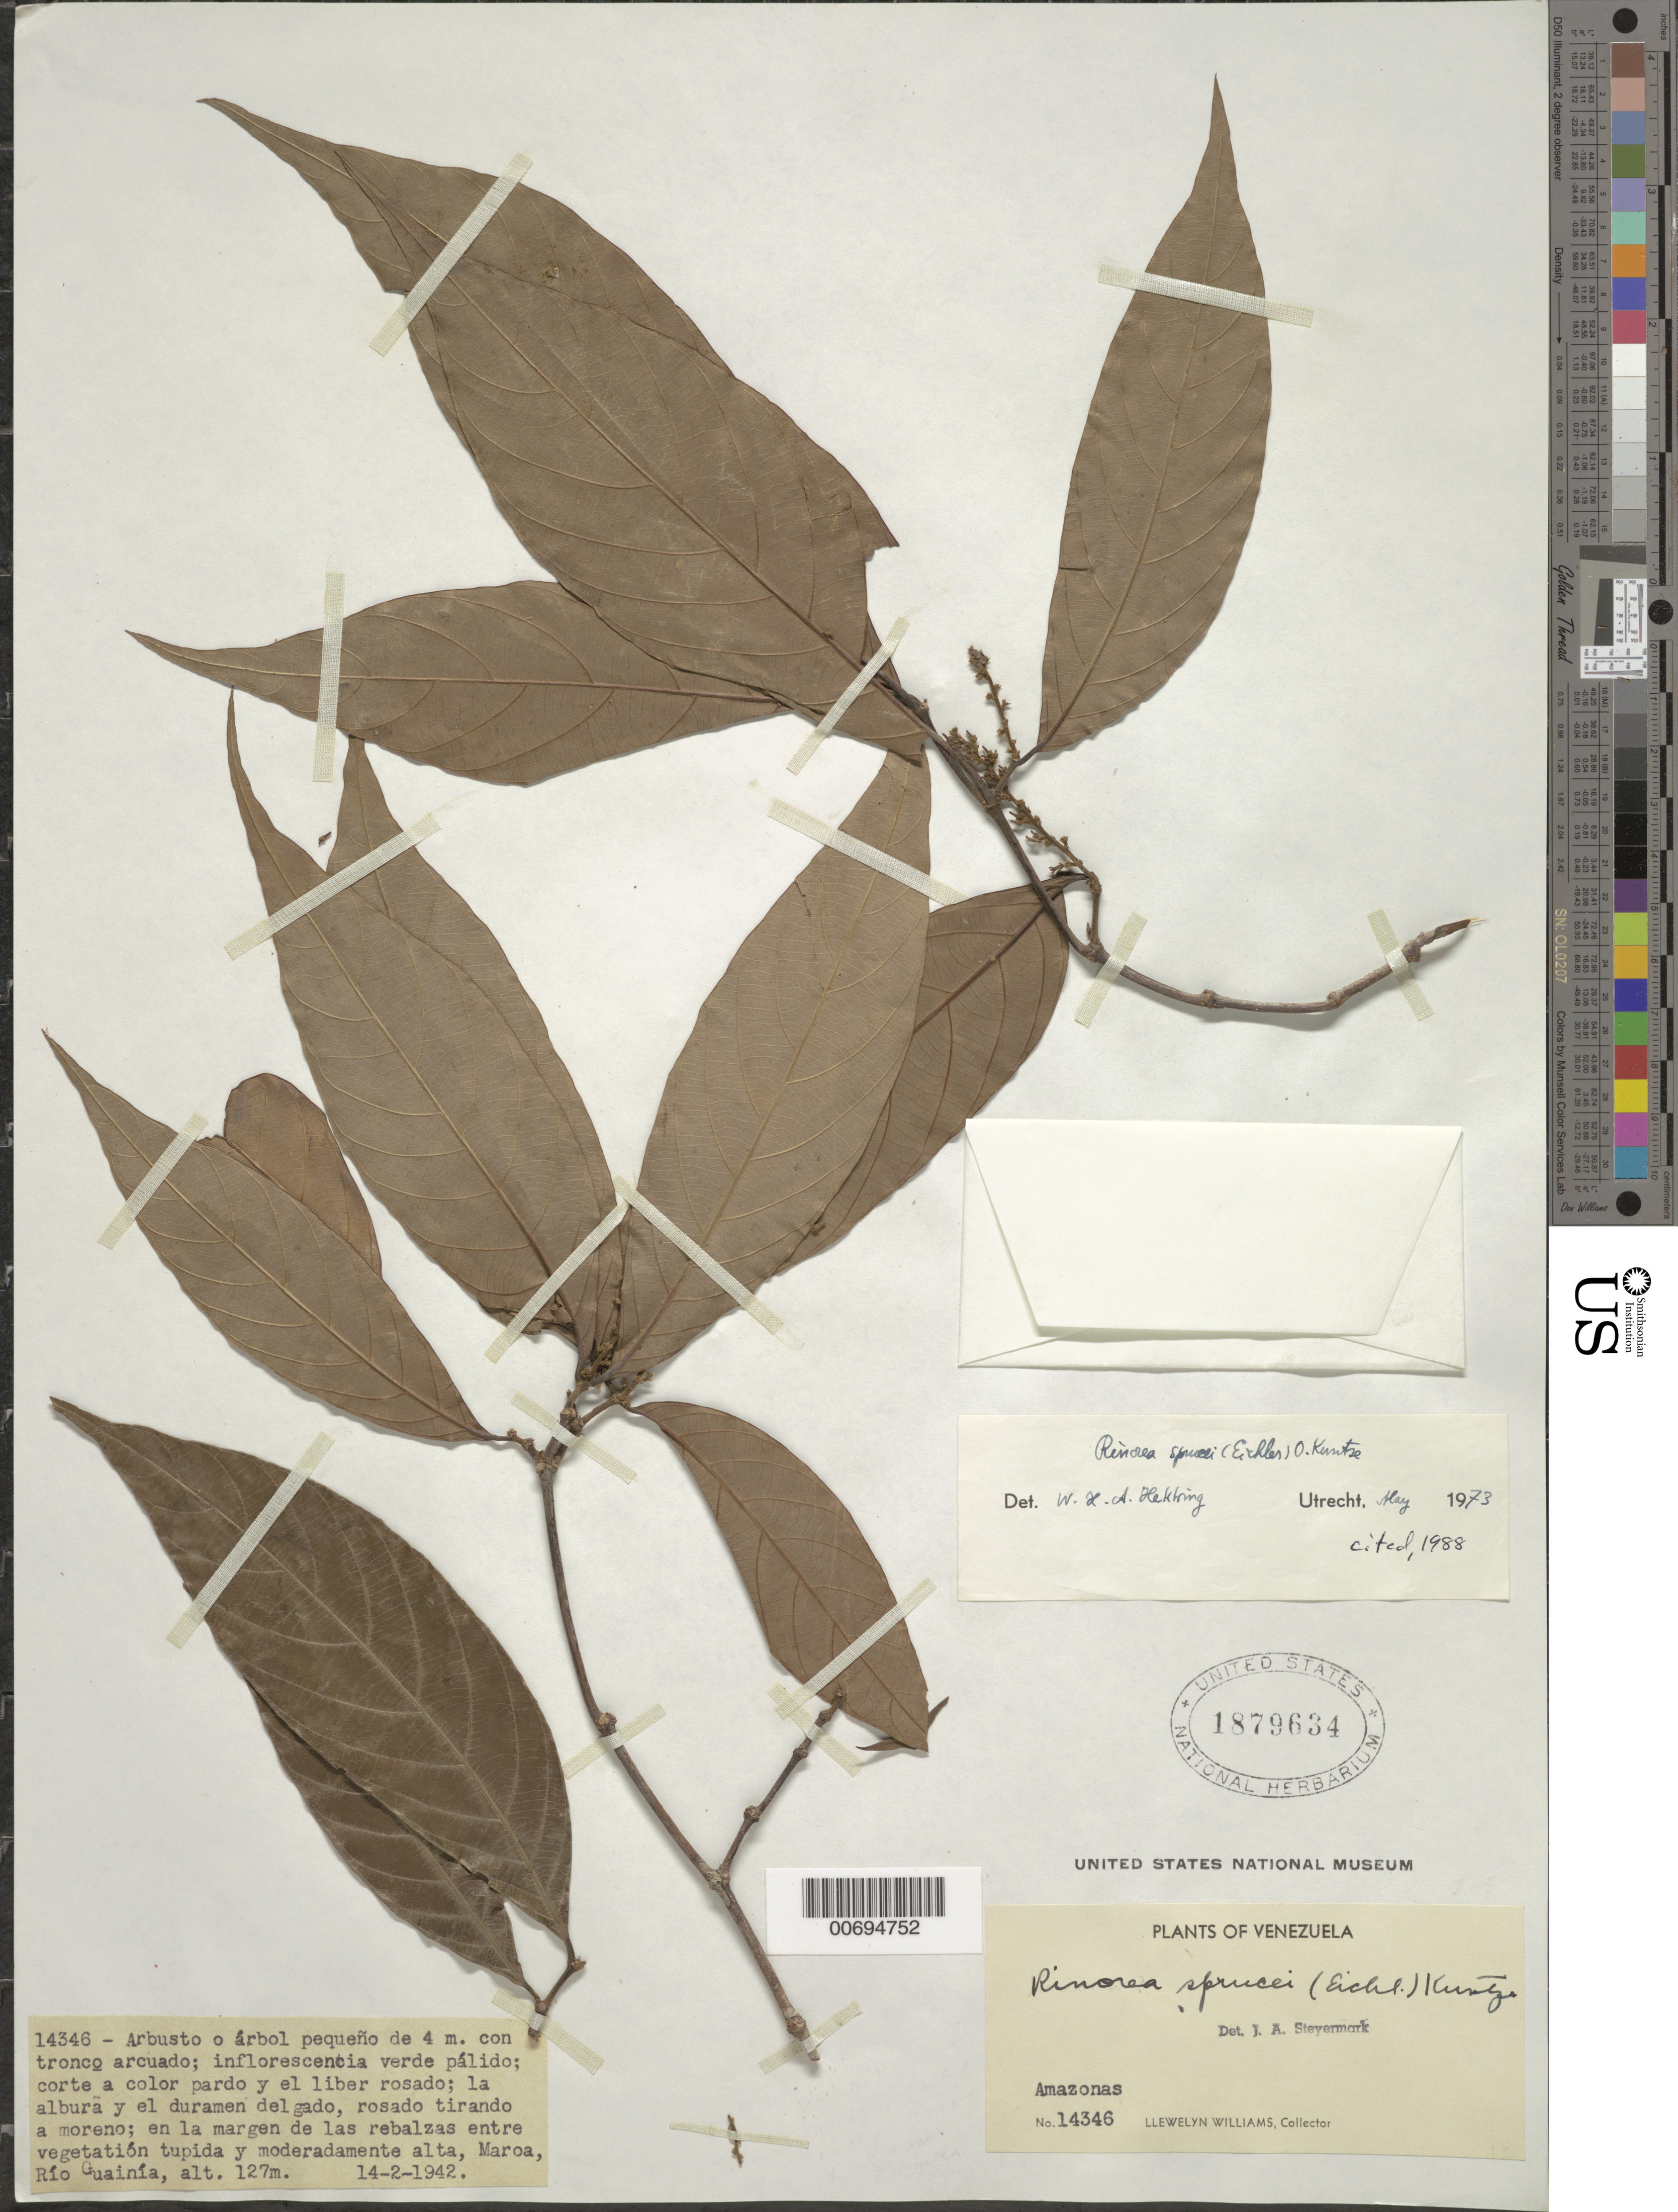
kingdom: Plantae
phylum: Tracheophyta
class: Magnoliopsida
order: Malpighiales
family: Violaceae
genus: Rinorea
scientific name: Rinorea sprucei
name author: (Eichler) Kuntze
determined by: Hekking, W. H. A.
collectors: Ll. Williams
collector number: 14346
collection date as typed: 14-Feb-42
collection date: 1942-02-14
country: Venezuela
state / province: Amazonas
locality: Maroa, Río Guainía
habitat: Margen de las rebalzas entre veg. tupida y mod. alta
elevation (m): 127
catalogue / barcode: US 1879634